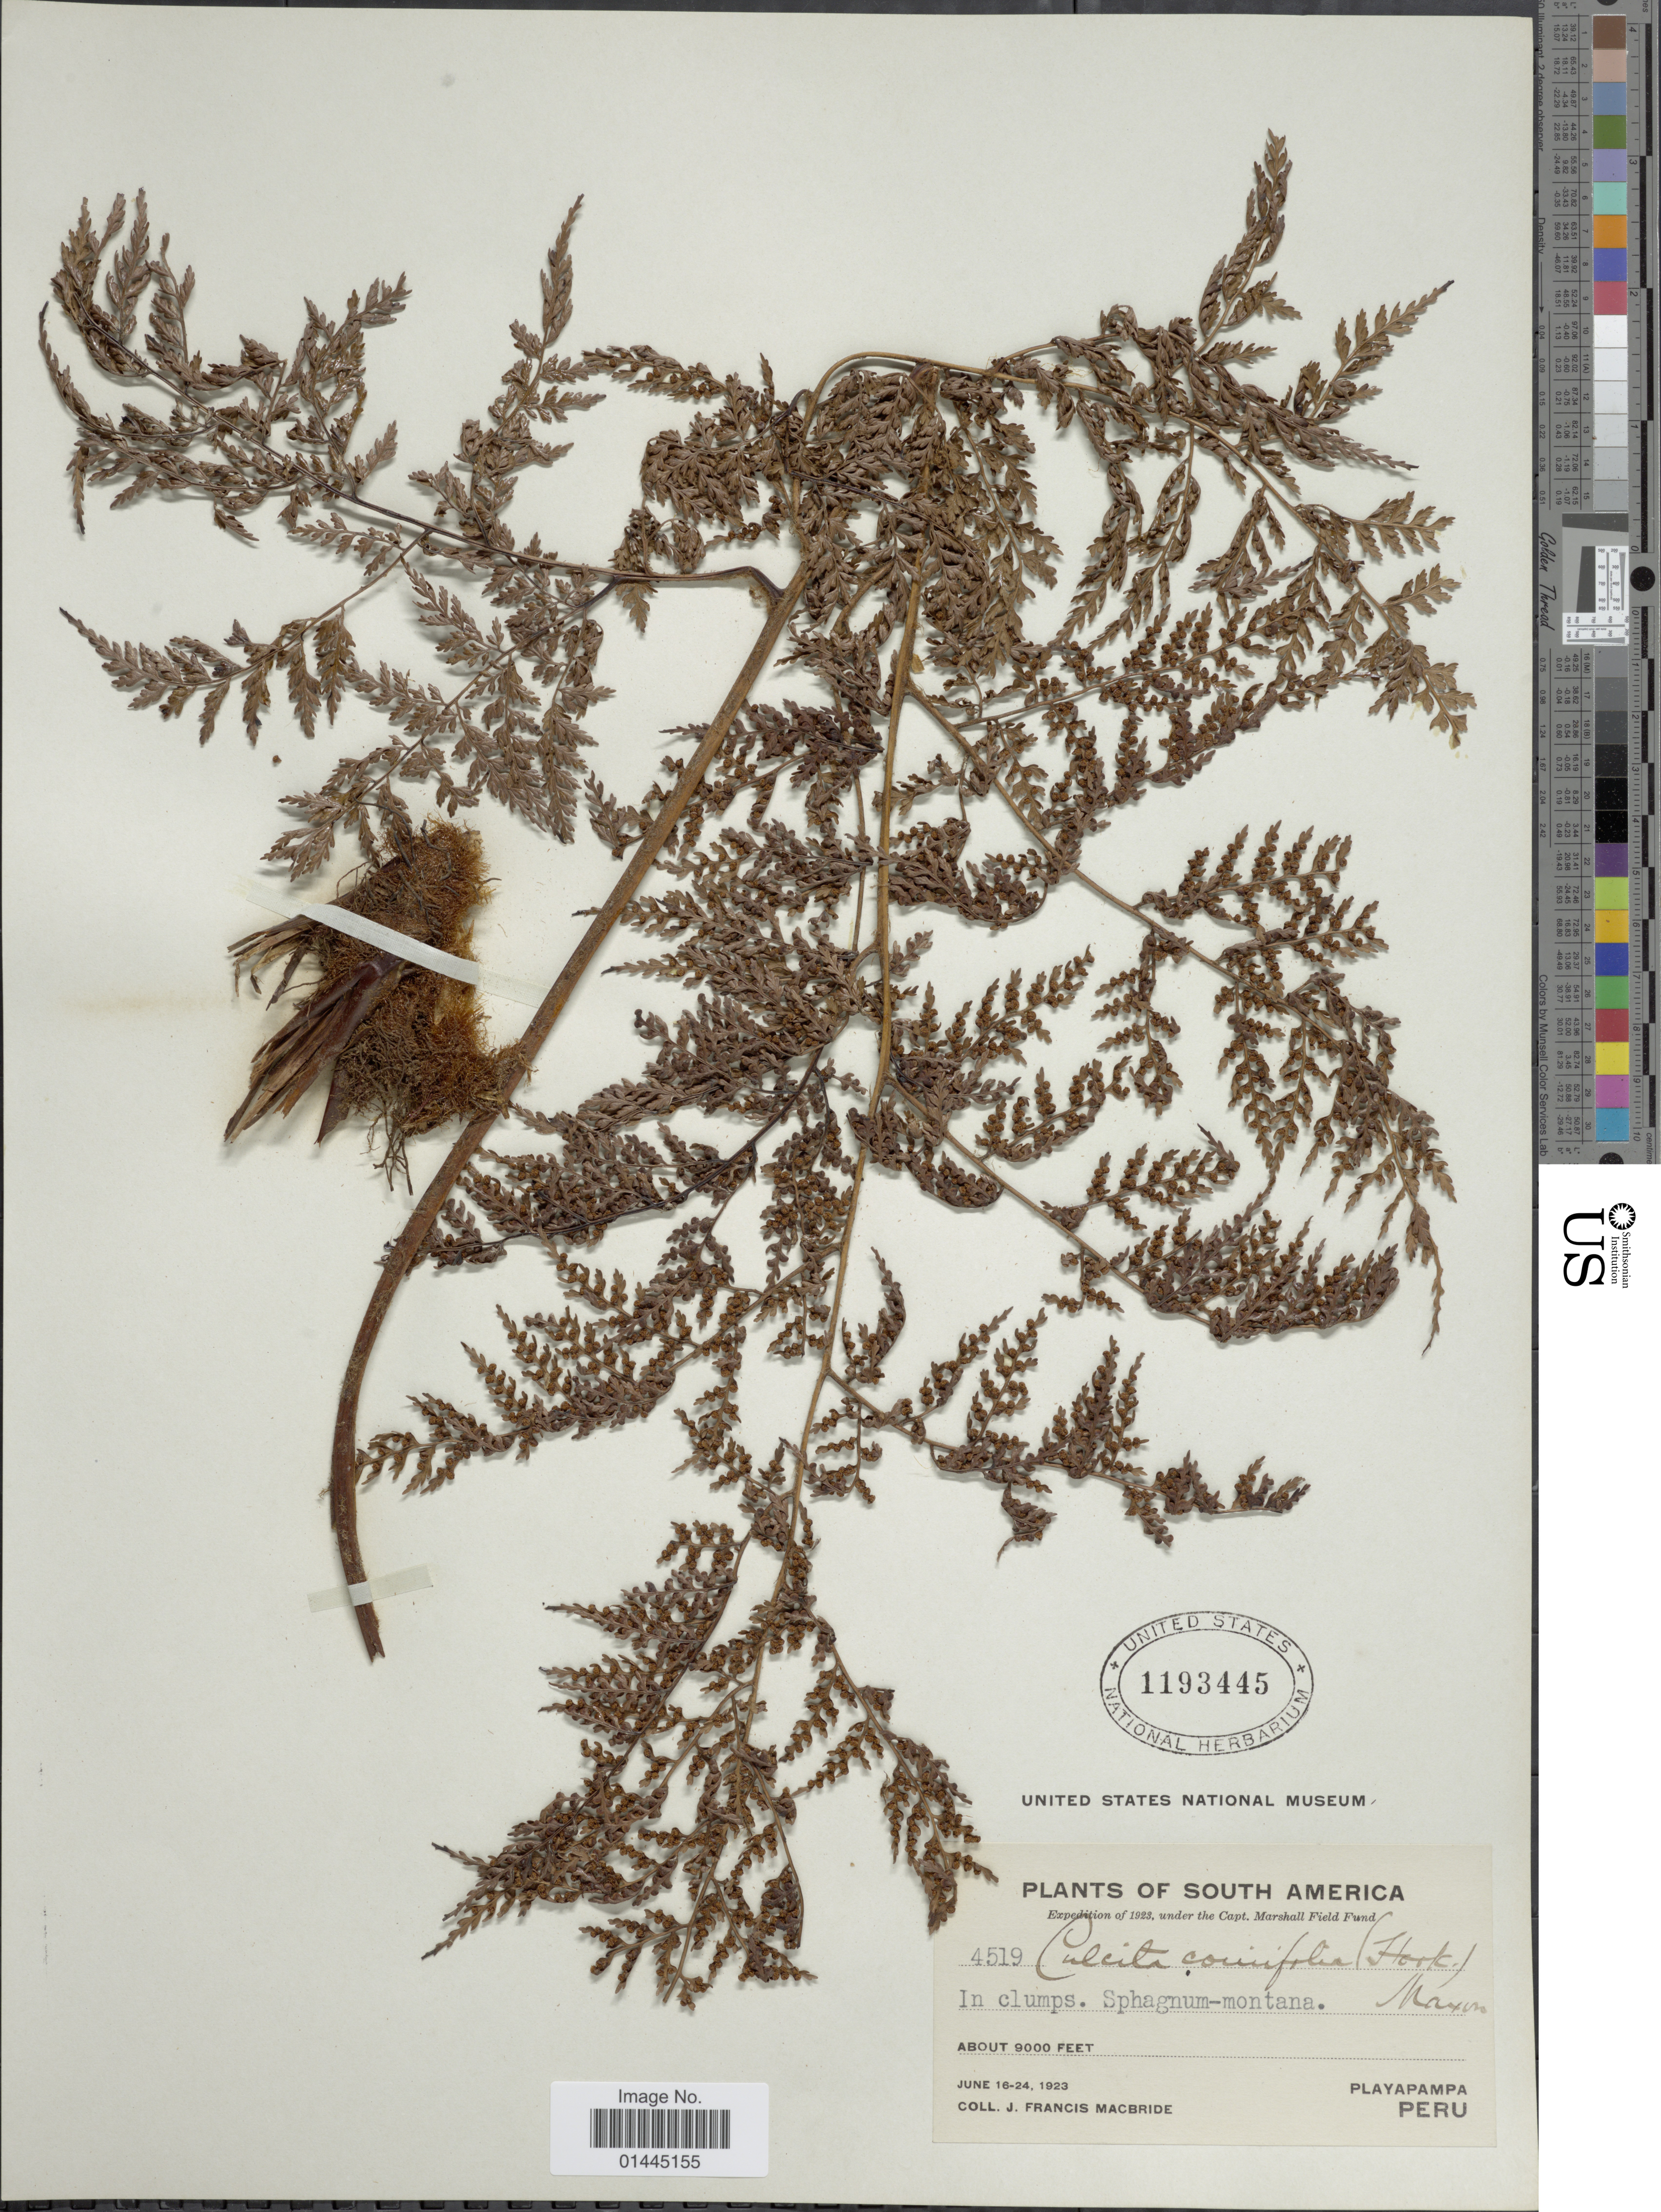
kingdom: Plantae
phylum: Tracheophyta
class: Polypodiopsida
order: Cyatheales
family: Culcitaceae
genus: Culcita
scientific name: Culcita coniifolia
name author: (Hook.) Maxon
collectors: J. F. Macbride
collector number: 4519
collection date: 1923-06-16/1923-06-24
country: Peru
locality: Playapampa.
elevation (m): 2743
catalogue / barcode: US 1193445